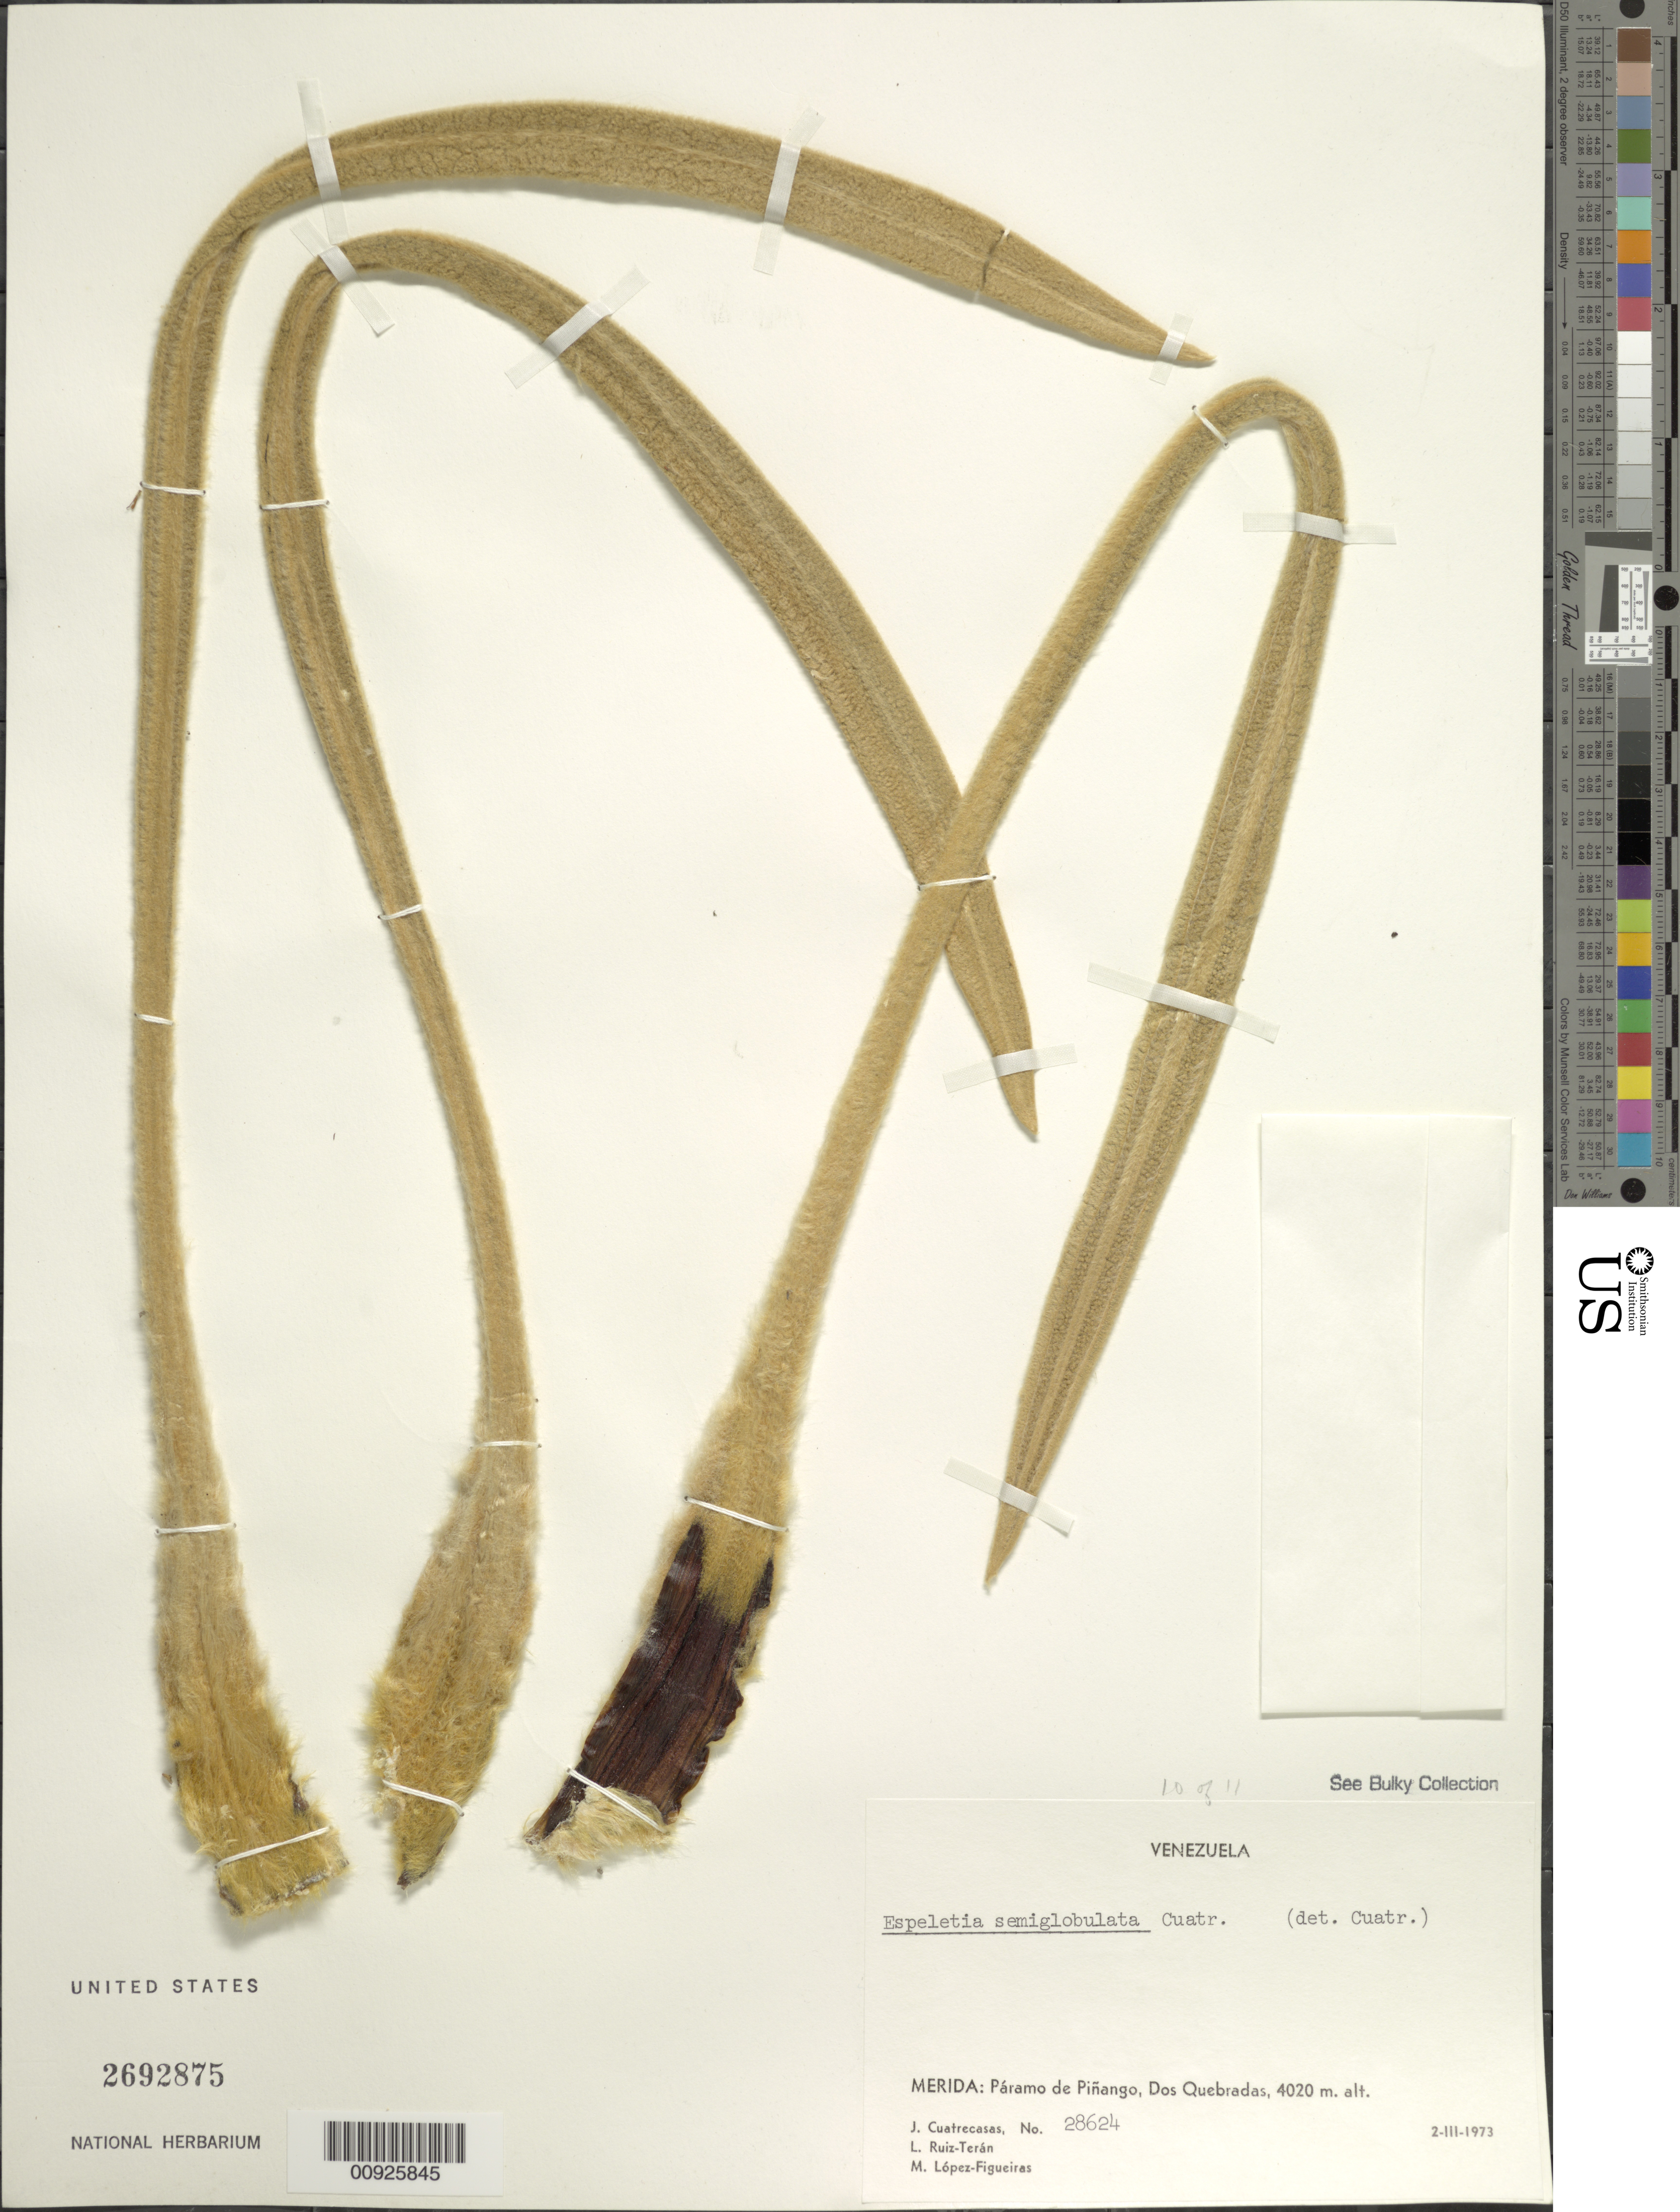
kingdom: Plantae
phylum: Tracheophyta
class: Magnoliopsida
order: Asterales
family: Asteraceae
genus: Espeletia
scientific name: Espeletia semiglobulata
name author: Cuatrec.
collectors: J. Cuatrecasas, L. E. Ruíz-Terán & M. López Figueiras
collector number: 28624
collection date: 1973-03-02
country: Venezuela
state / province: Mérida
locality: P. de Piñango. Páramo de Piñango, Dos Quebradas.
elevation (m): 4020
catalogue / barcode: US 2692875